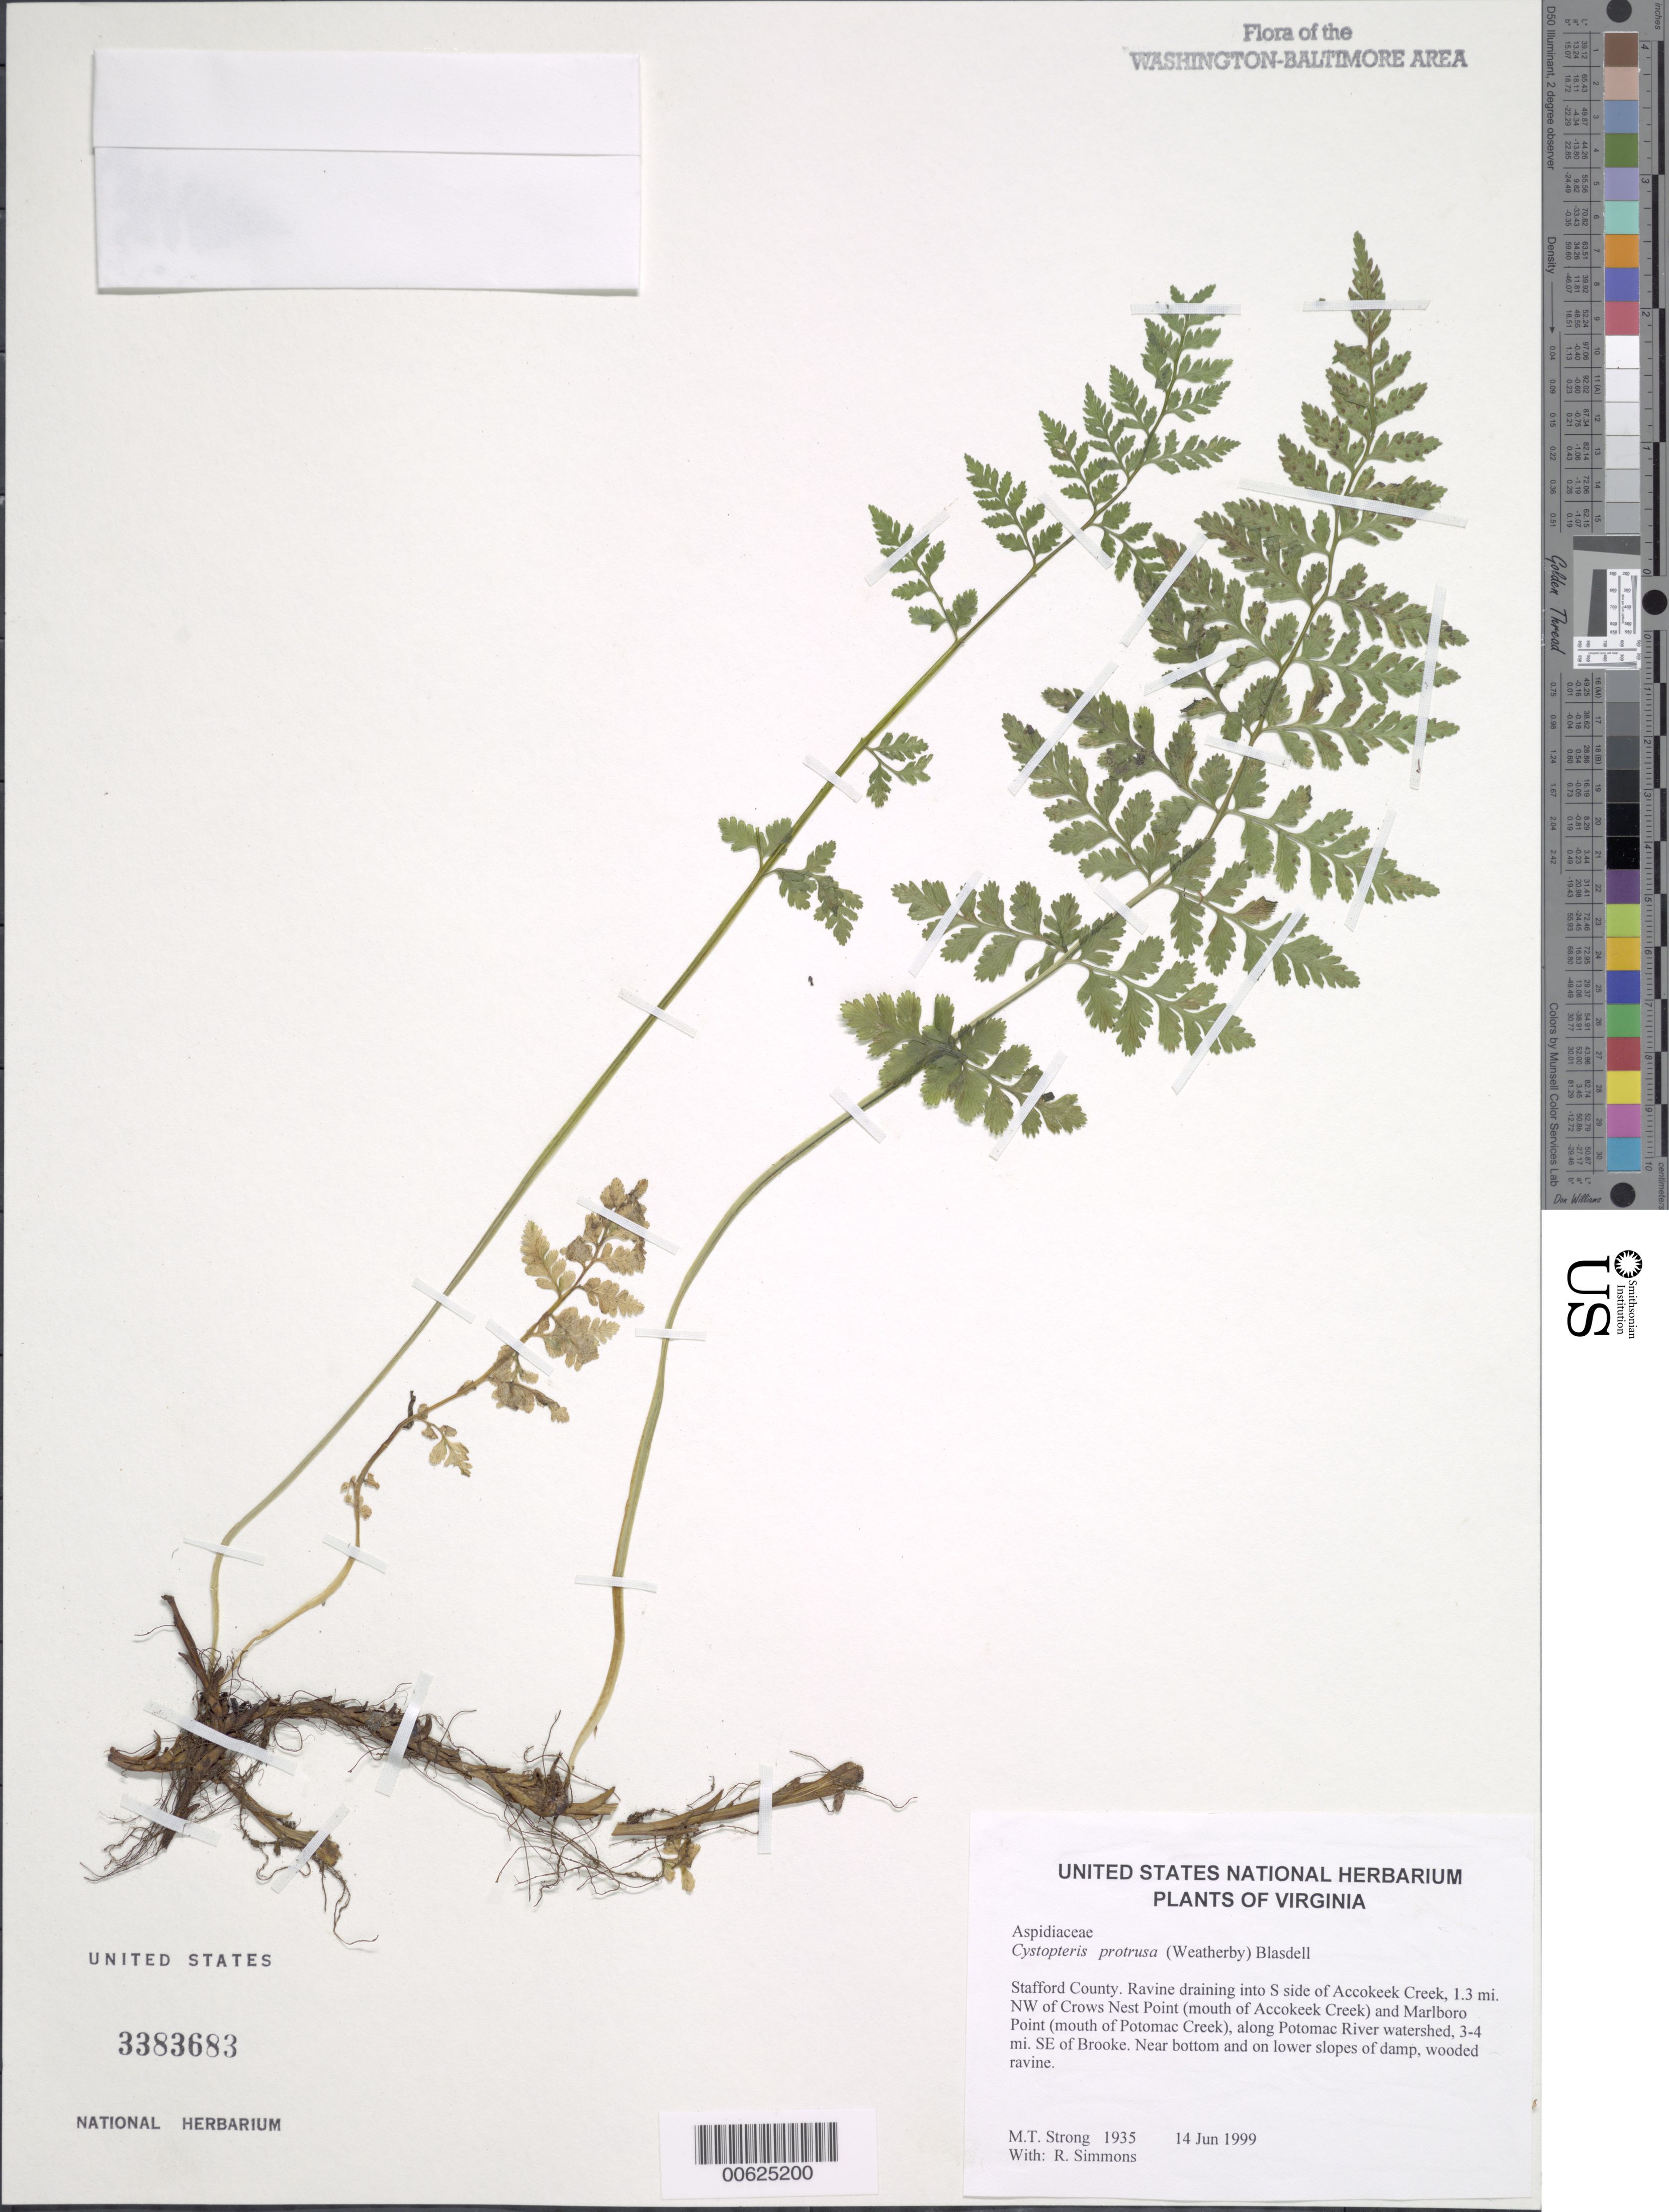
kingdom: Plantae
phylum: Tracheophyta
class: Polypodiopsida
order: Polypodiales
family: Cystopteridaceae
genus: Cystopteris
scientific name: Cystopteris protrusa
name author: (Weath.) Blasdell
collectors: M. T. Strong & R. Simmons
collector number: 1935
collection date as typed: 14 Jun 1999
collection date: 1999-06-14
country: United States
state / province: Virginia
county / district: Stafford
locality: Ravine draining into S side of Accokeek Creek, 1.3 mi. NW of Crows Nest Point (mouth of Accokeek Creek) and Marlboro Point (mouth of Potomac Creek), along Potomac River watershed, 3-4 mi. SE of Brooke.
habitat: Near bottom and on lower slopes of damp, wooded ravine.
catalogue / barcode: US 3383683